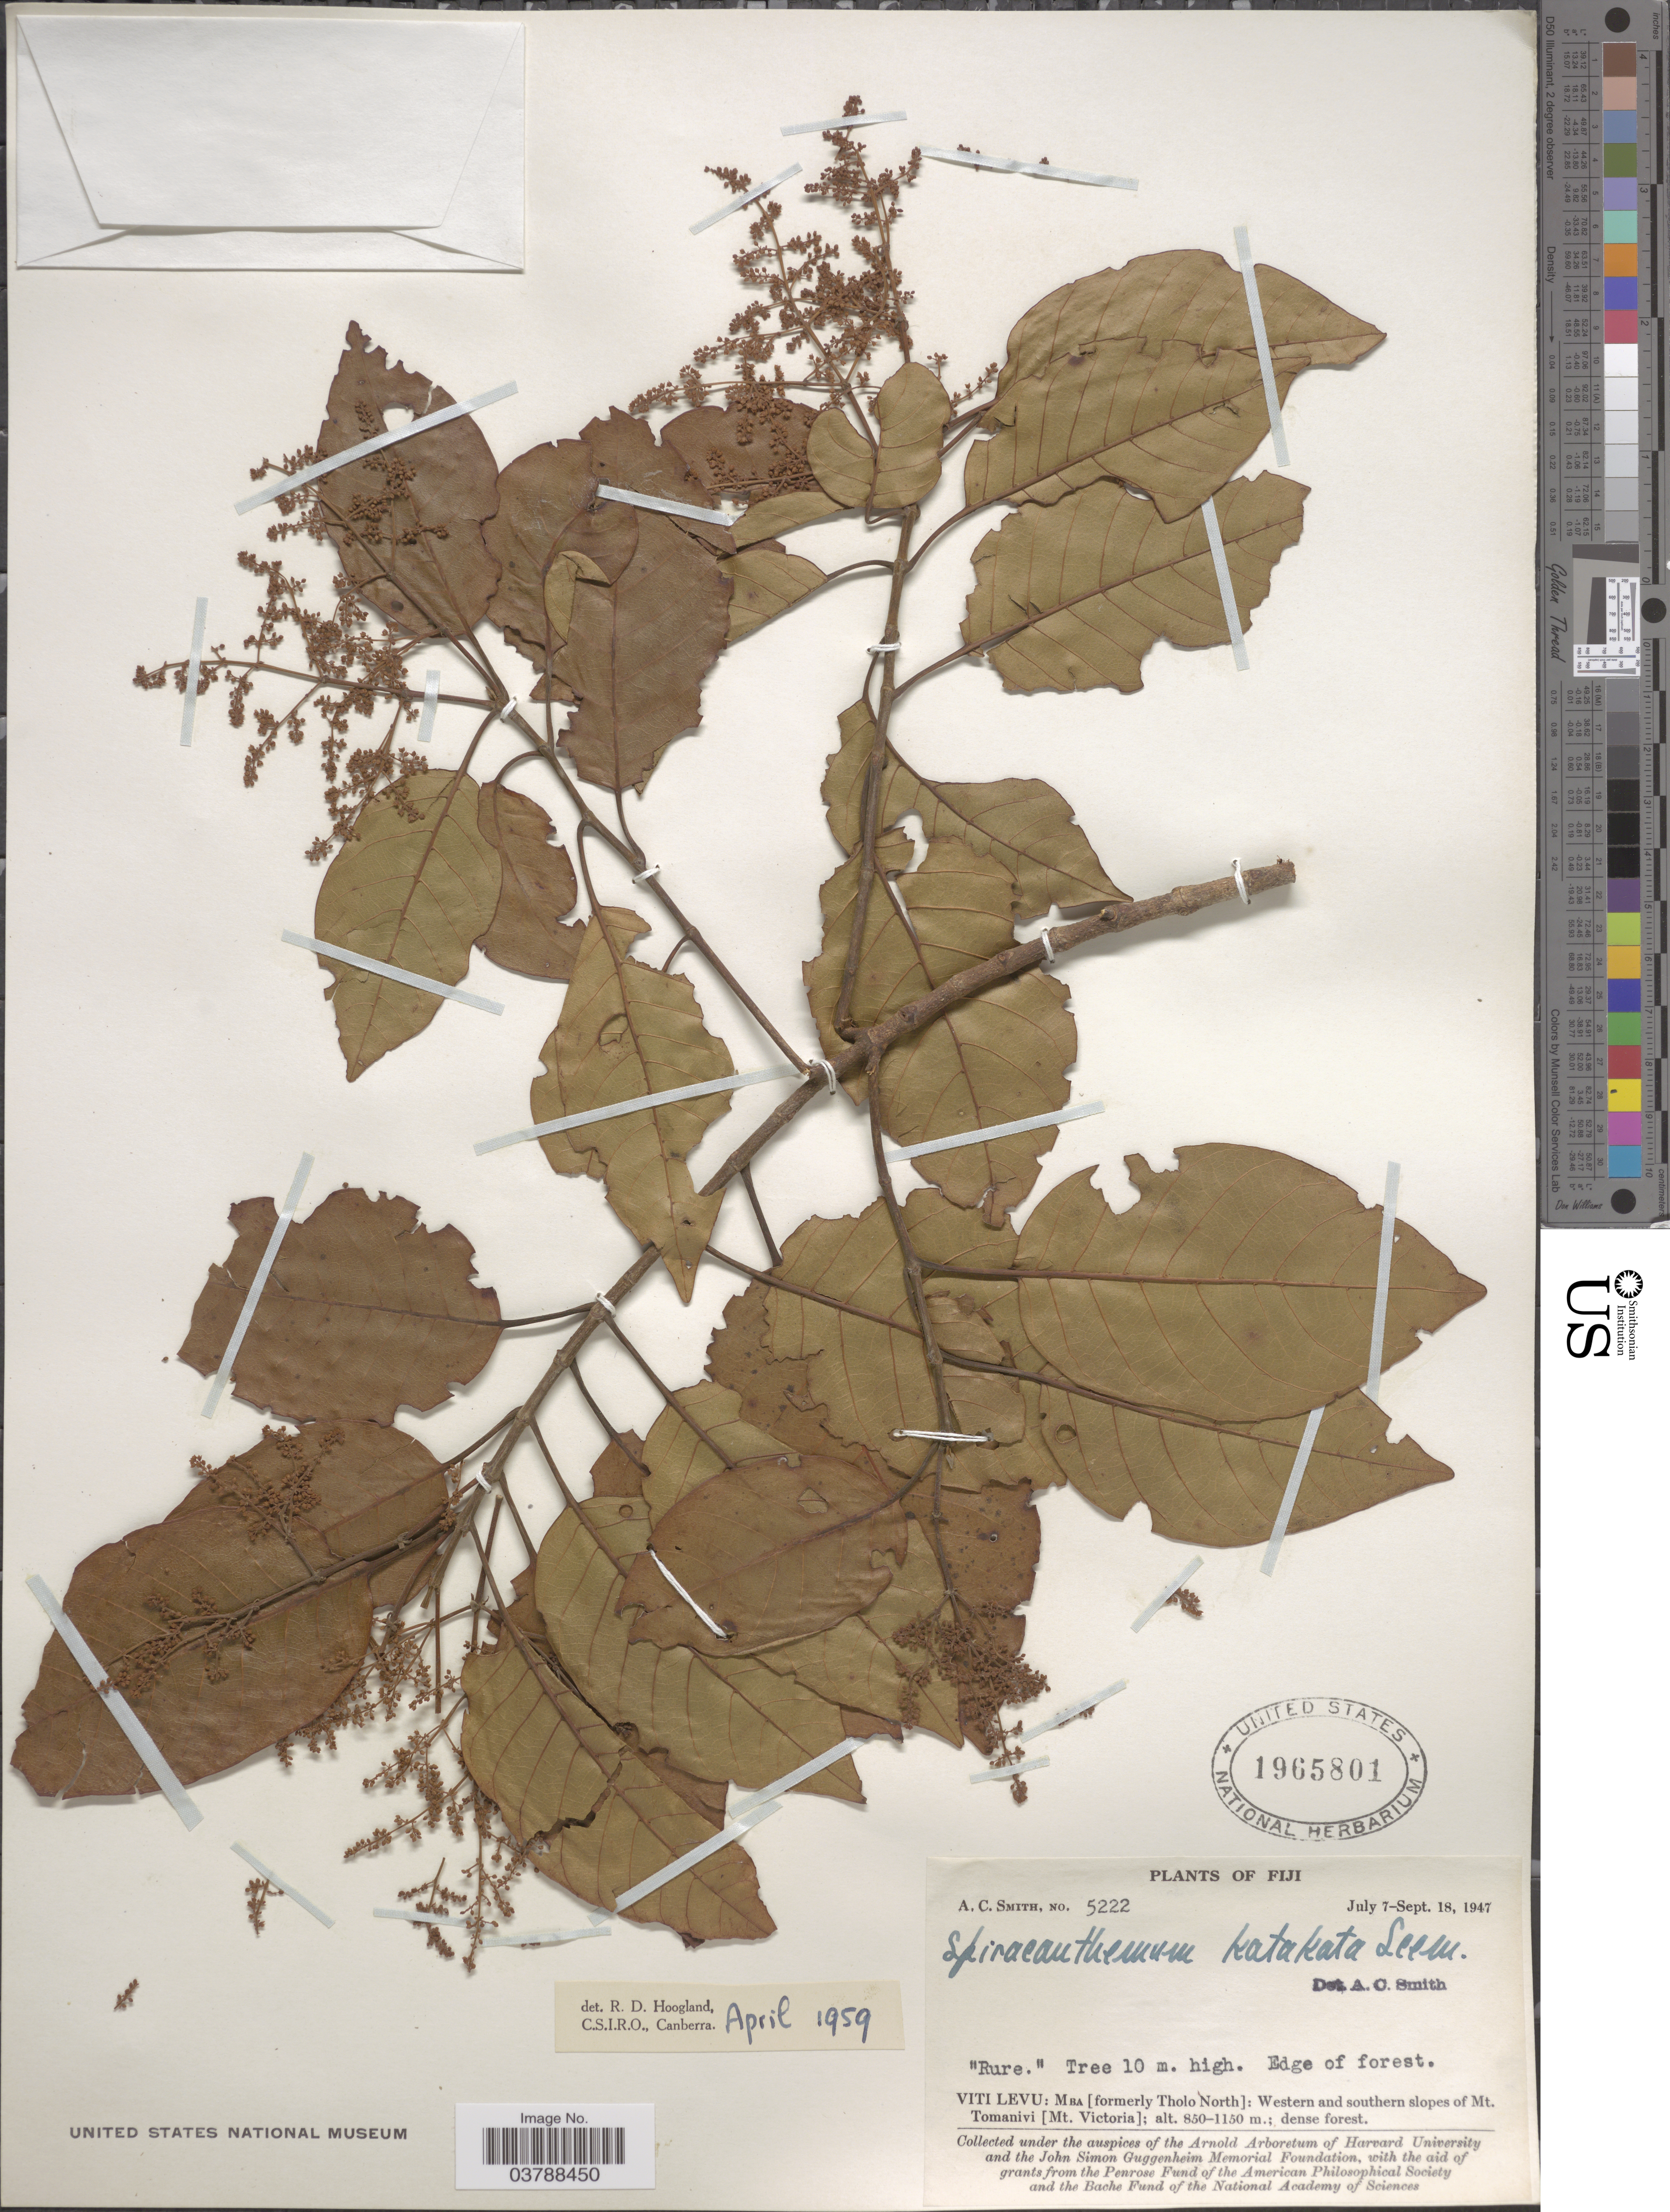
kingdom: Plantae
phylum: Tracheophyta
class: Magnoliopsida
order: Oxalidales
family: Cunoniaceae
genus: Spiraeanthemum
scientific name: Spiraeanthemum katakata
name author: Seem.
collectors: A. C. Smith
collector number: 5222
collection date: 1947-07-07/1947-09-18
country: Fiji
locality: Viti Levu: Mba[formerly Tholo North]: Western and southern slopes of Mt. Tomanivi [Mt. Victoria].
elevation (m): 850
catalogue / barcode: US 1965801